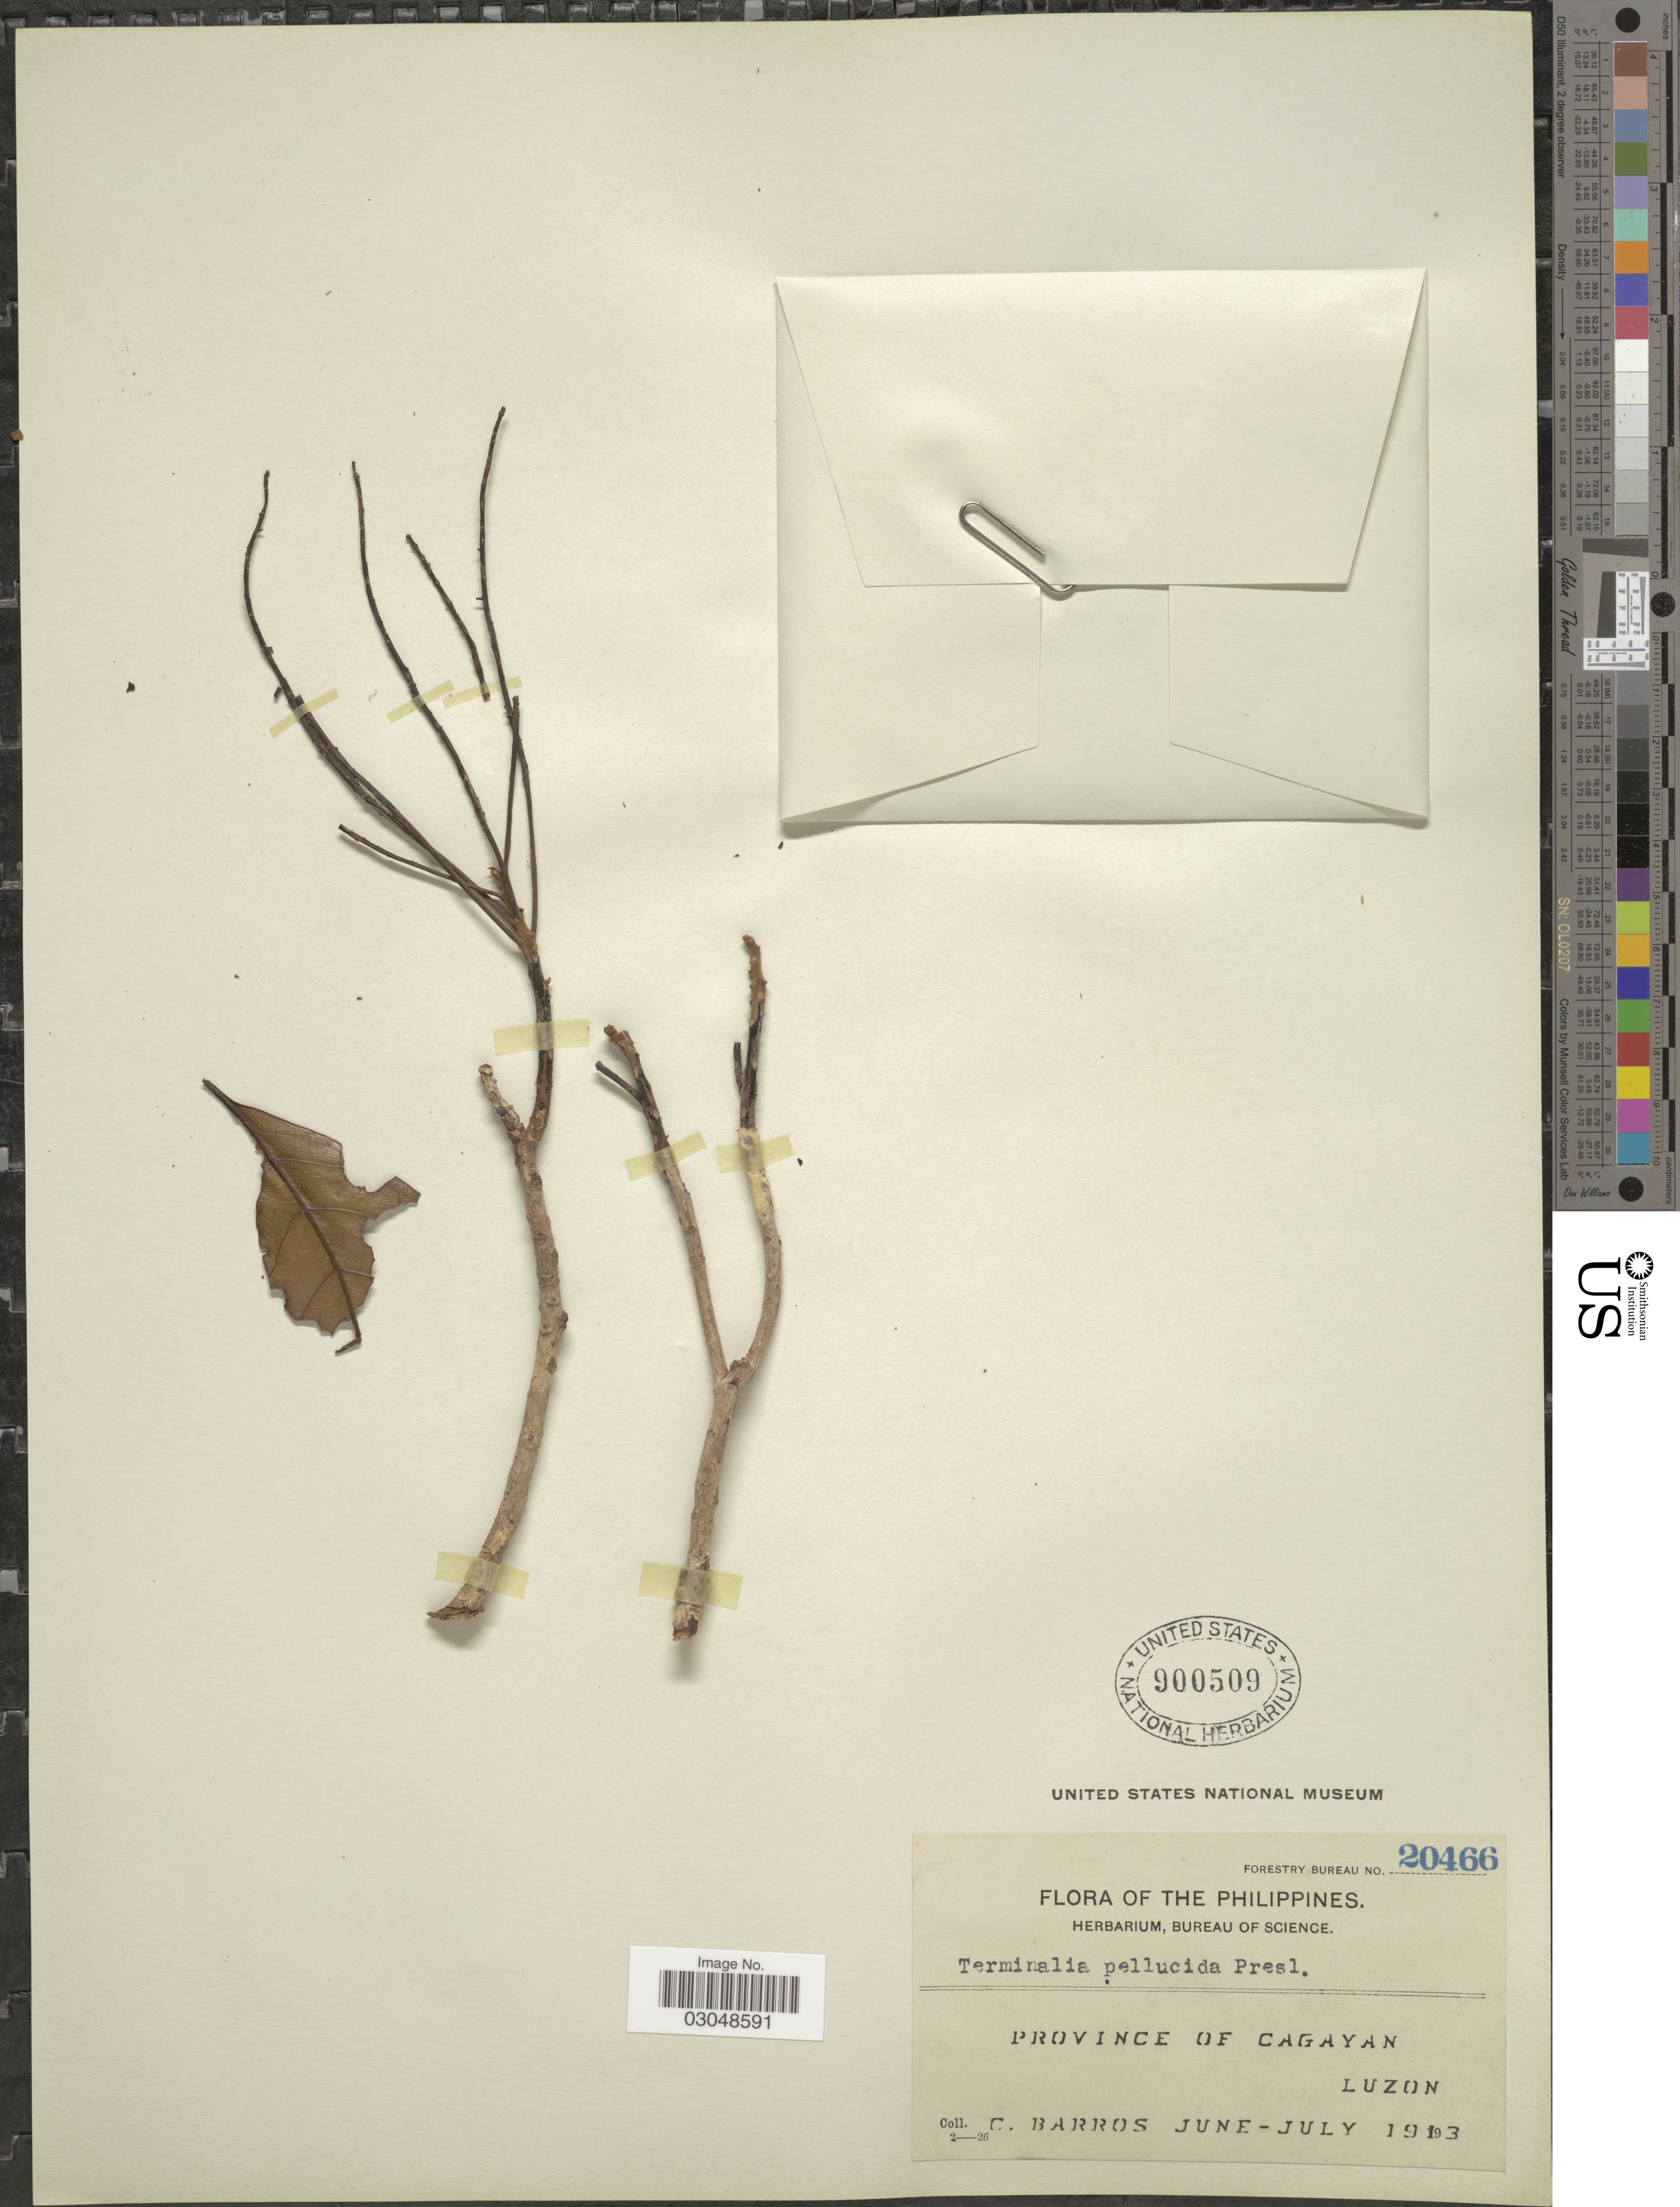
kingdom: Plantae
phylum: Tracheophyta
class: Magnoliopsida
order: Myrtales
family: Combretaceae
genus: Terminalia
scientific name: Terminalia pellucida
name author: C. Presl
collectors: C. Barros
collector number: Forestry Bureau 20466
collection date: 1913-06/1913-07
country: Philippines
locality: Province of Cagayan, Luzon.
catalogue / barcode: US 900509